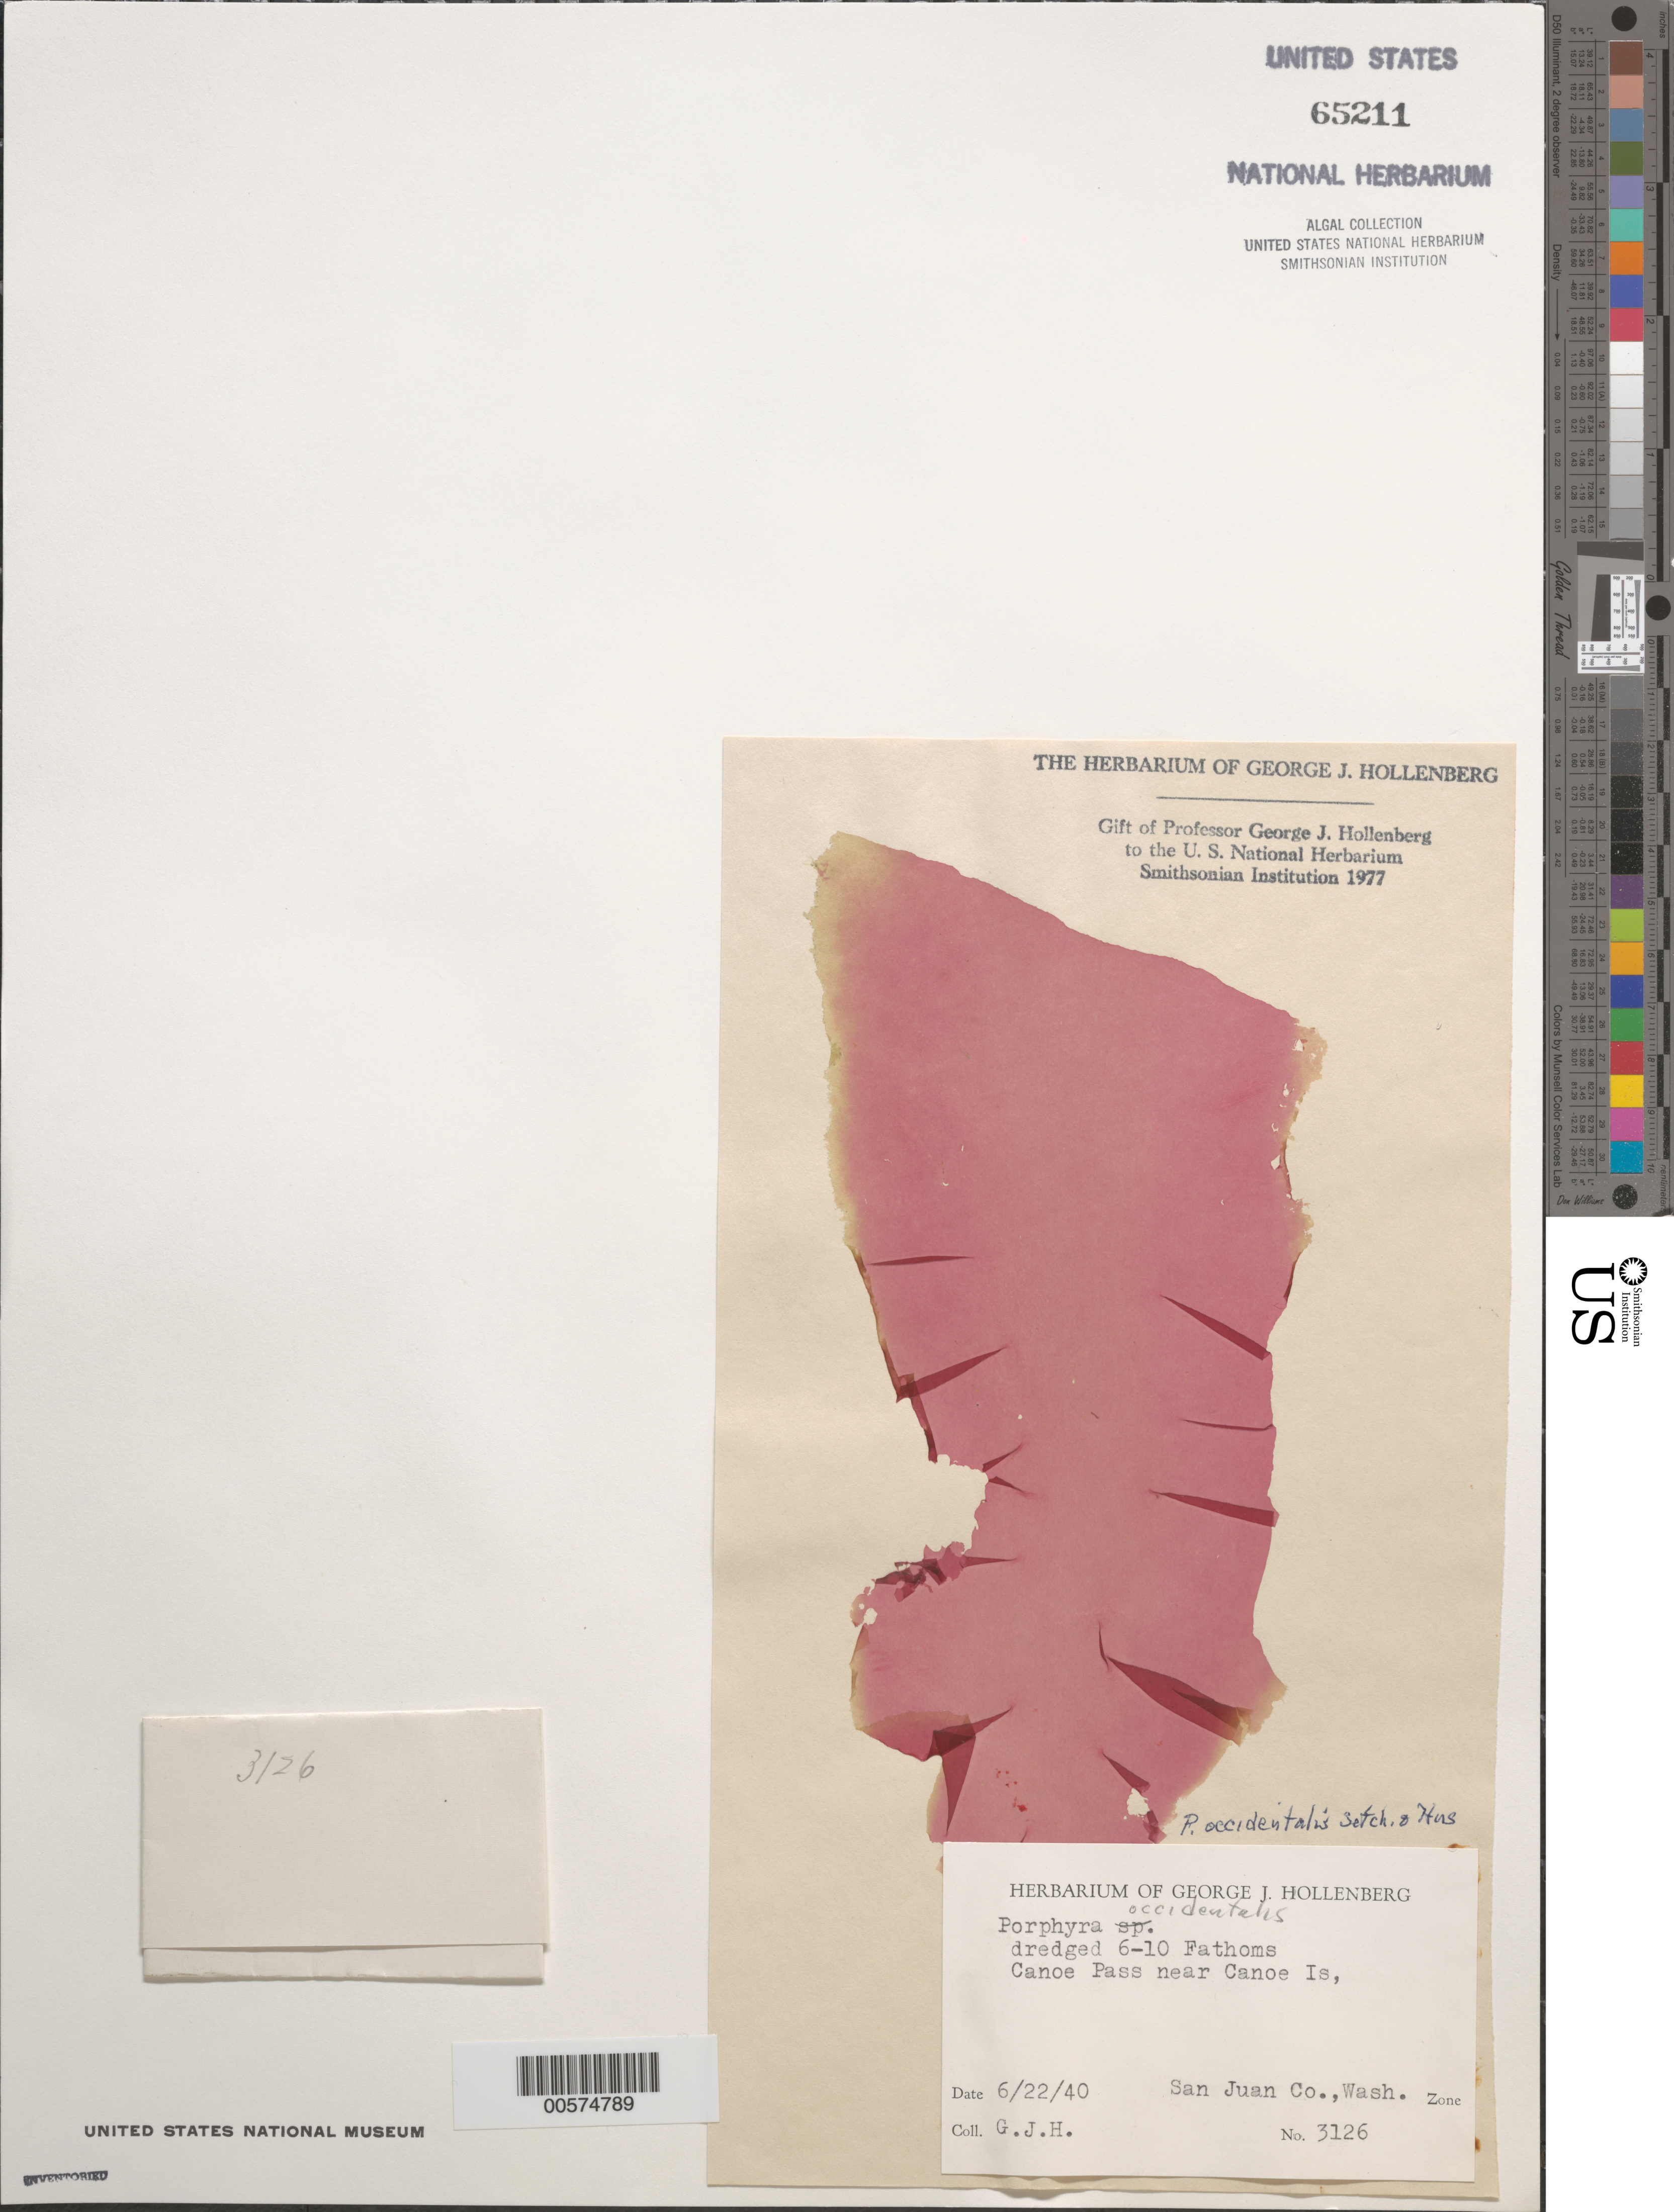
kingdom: Plantae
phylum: Rhodophyta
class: Bangiophyceae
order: Bangiales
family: Bangiaceae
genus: Porphyra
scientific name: Porphyra occidentalis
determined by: Hollenberg, George J.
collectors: G. Hollenberg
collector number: GJH 3126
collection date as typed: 22 Jun 1940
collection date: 1940-06-22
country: United States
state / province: Washington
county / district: San Juan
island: San Juan Islands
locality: Canoe Pass, near Canoe Island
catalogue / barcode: US 65211